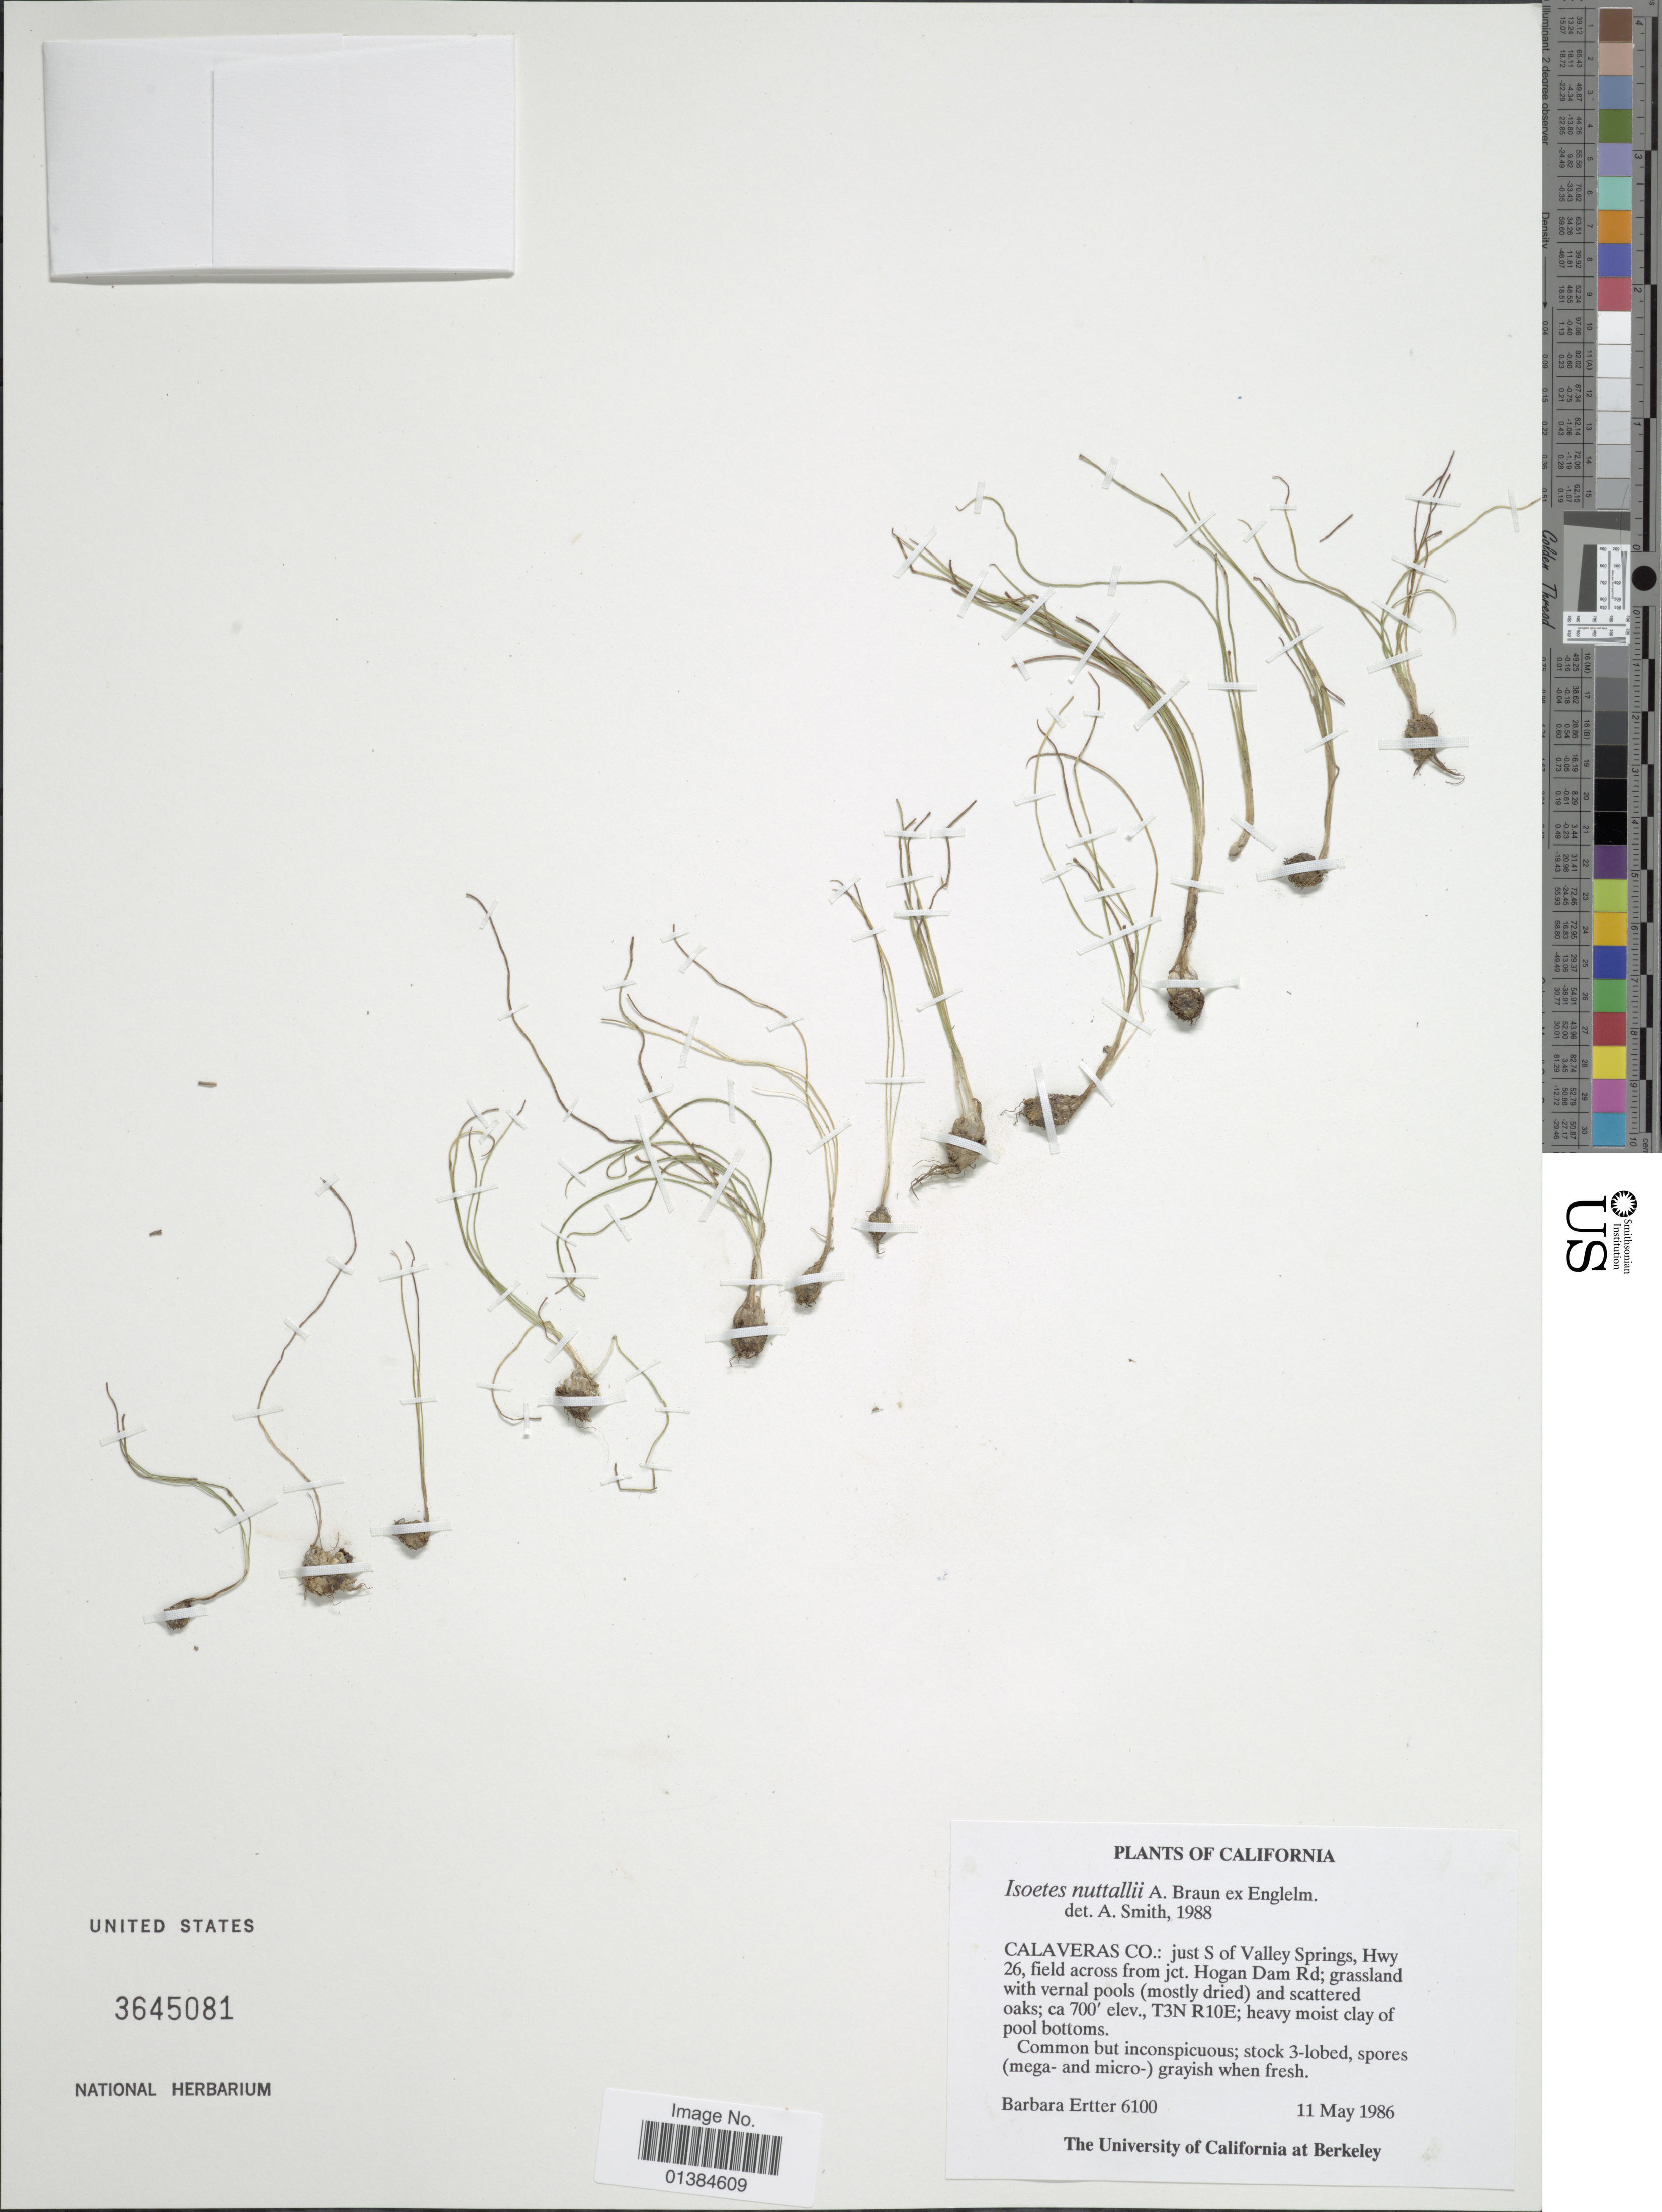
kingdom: Plantae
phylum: Tracheophyta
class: Lycopodiopsida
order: Isoetales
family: Isoetaceae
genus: Isoetes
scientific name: Isoetes nuttallii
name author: A. Braun ex Engelm.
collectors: B. Ertter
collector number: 6100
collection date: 1986-05-11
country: United States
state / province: California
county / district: Calaveras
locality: Calaveras Co.: just S of Valley Springs, Hwy 26, field across jct. Hogan Dam Rd. T3N R10E.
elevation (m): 213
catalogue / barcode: US 3645081